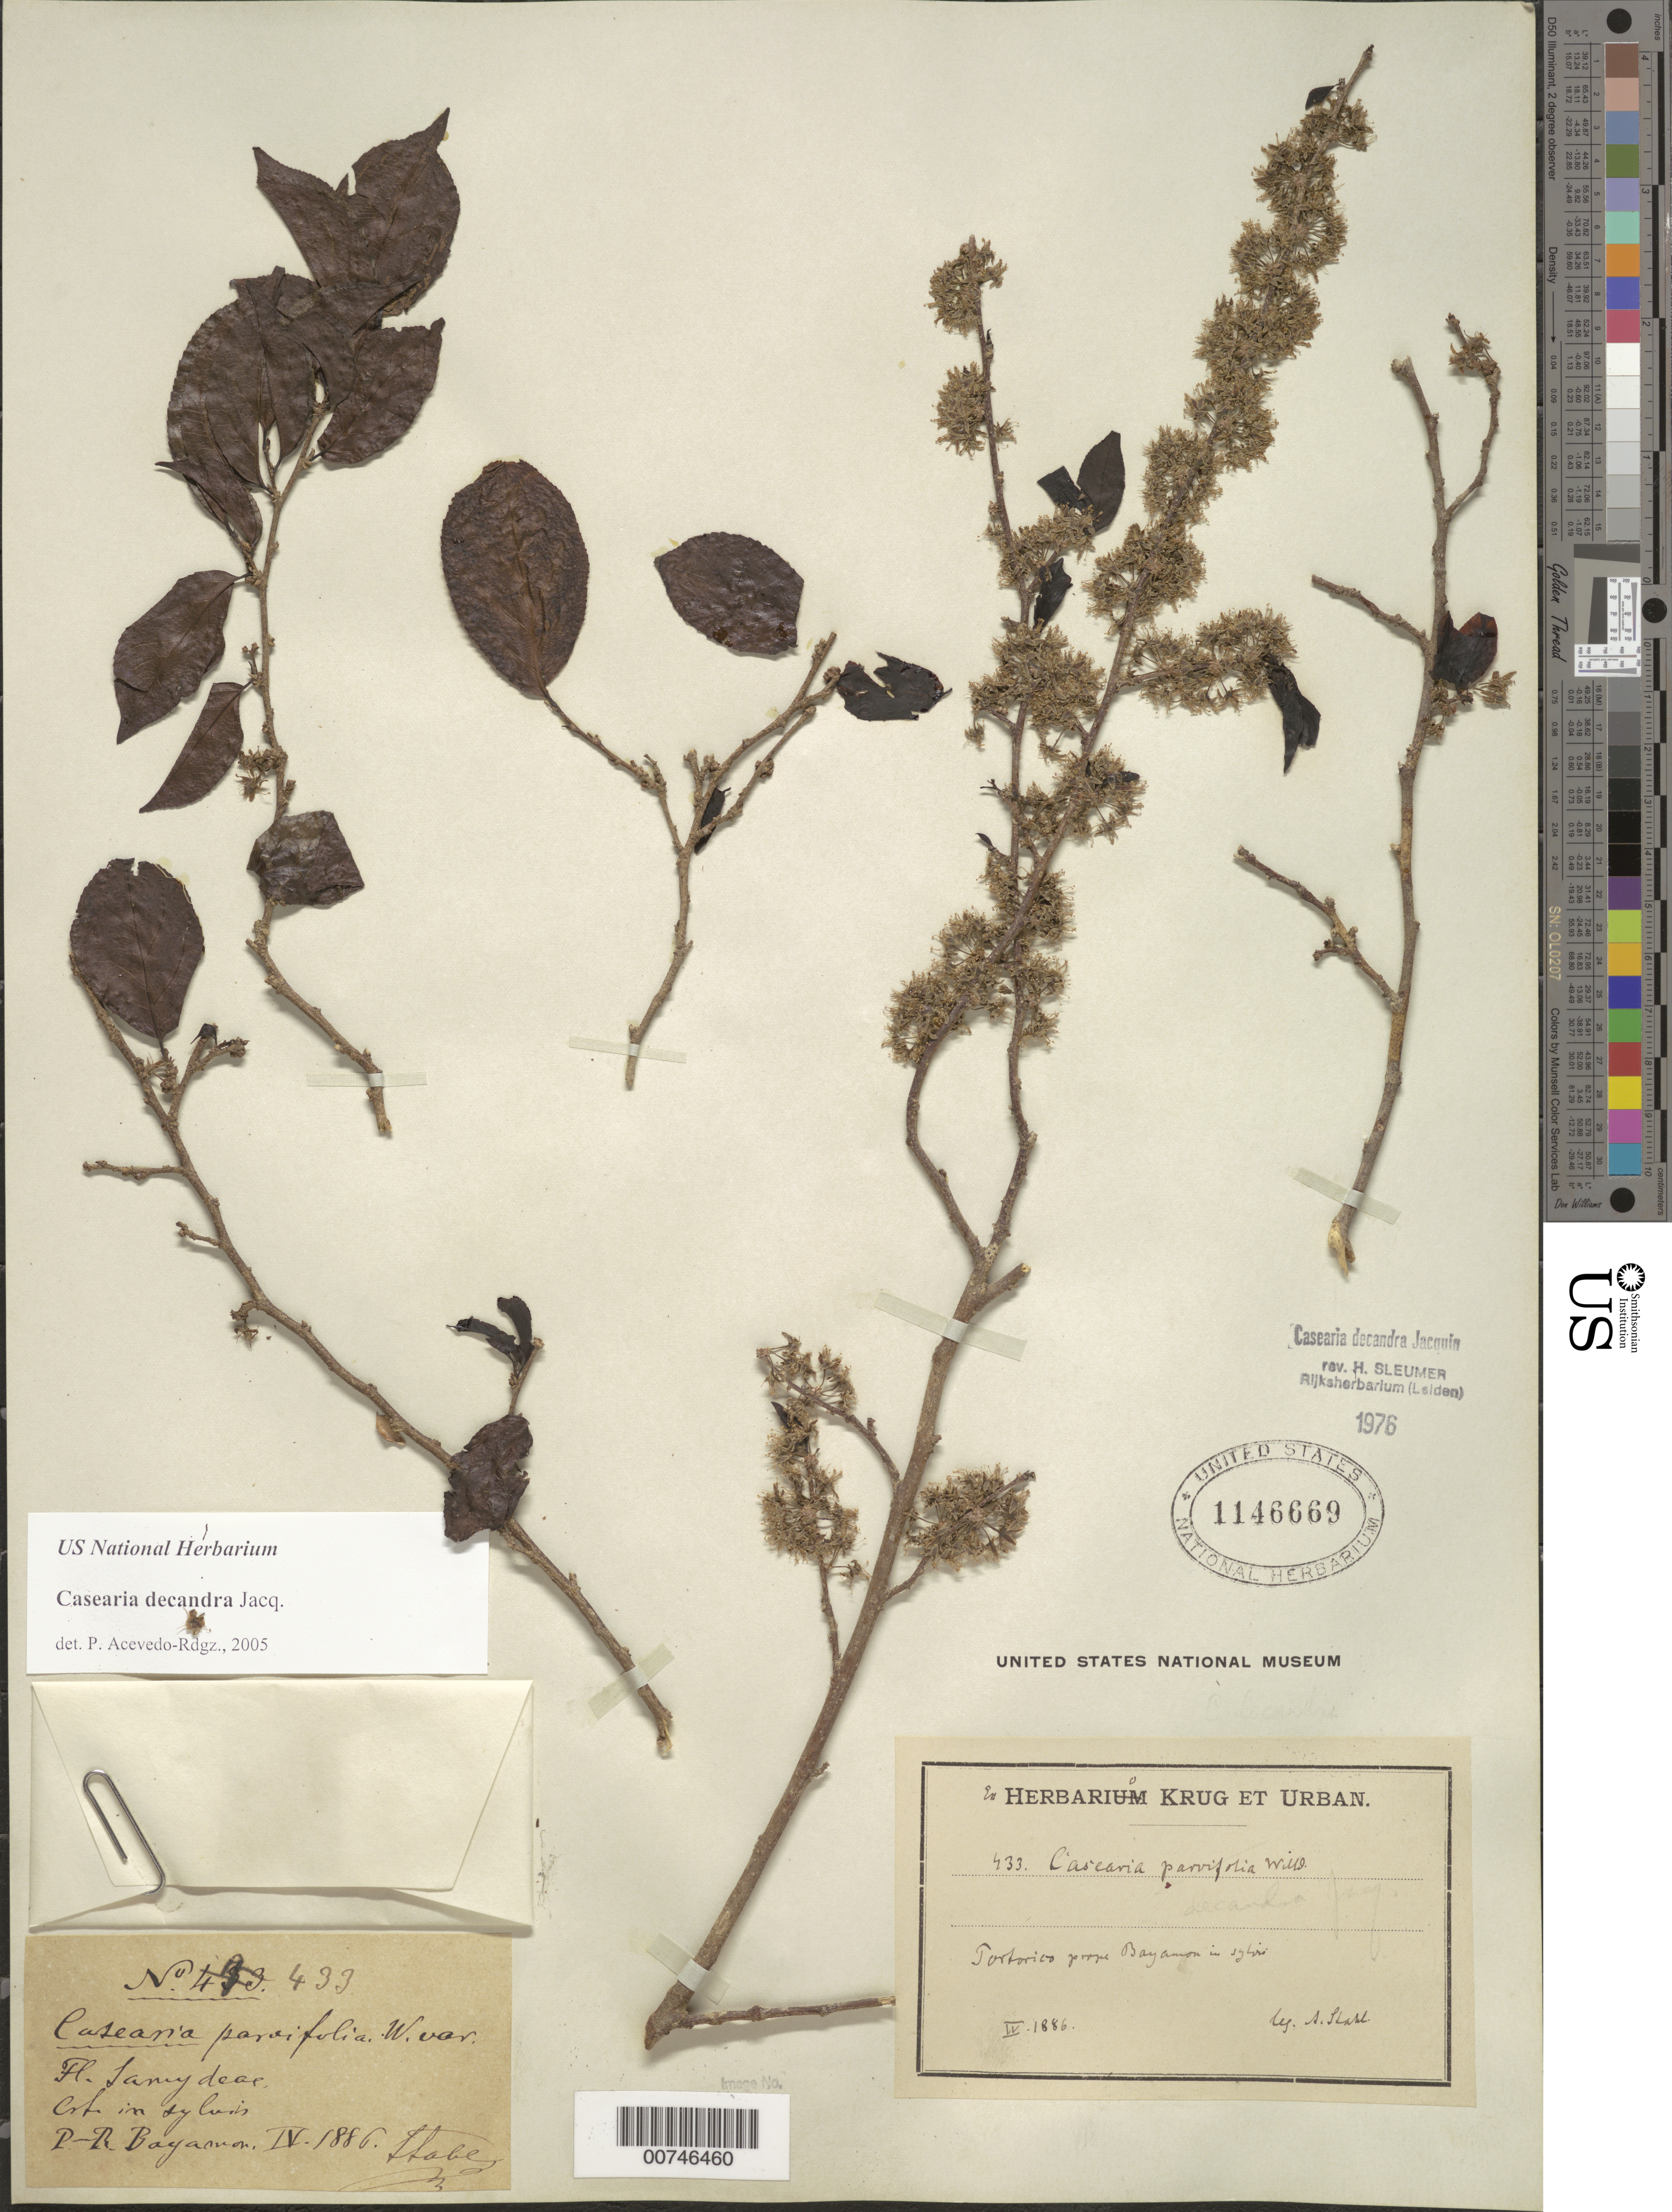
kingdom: Plantae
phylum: Tracheophyta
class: Magnoliopsida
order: Malpighiales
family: Salicaceae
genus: Casearia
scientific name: Casearia decandra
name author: Jacq.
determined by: Sleumer, H. O.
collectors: A. Stahl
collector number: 433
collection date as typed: Apr 1886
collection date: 1886-04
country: Puerto Rico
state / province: Bayamón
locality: Prope Bayamón in sylvis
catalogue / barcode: US 1146669